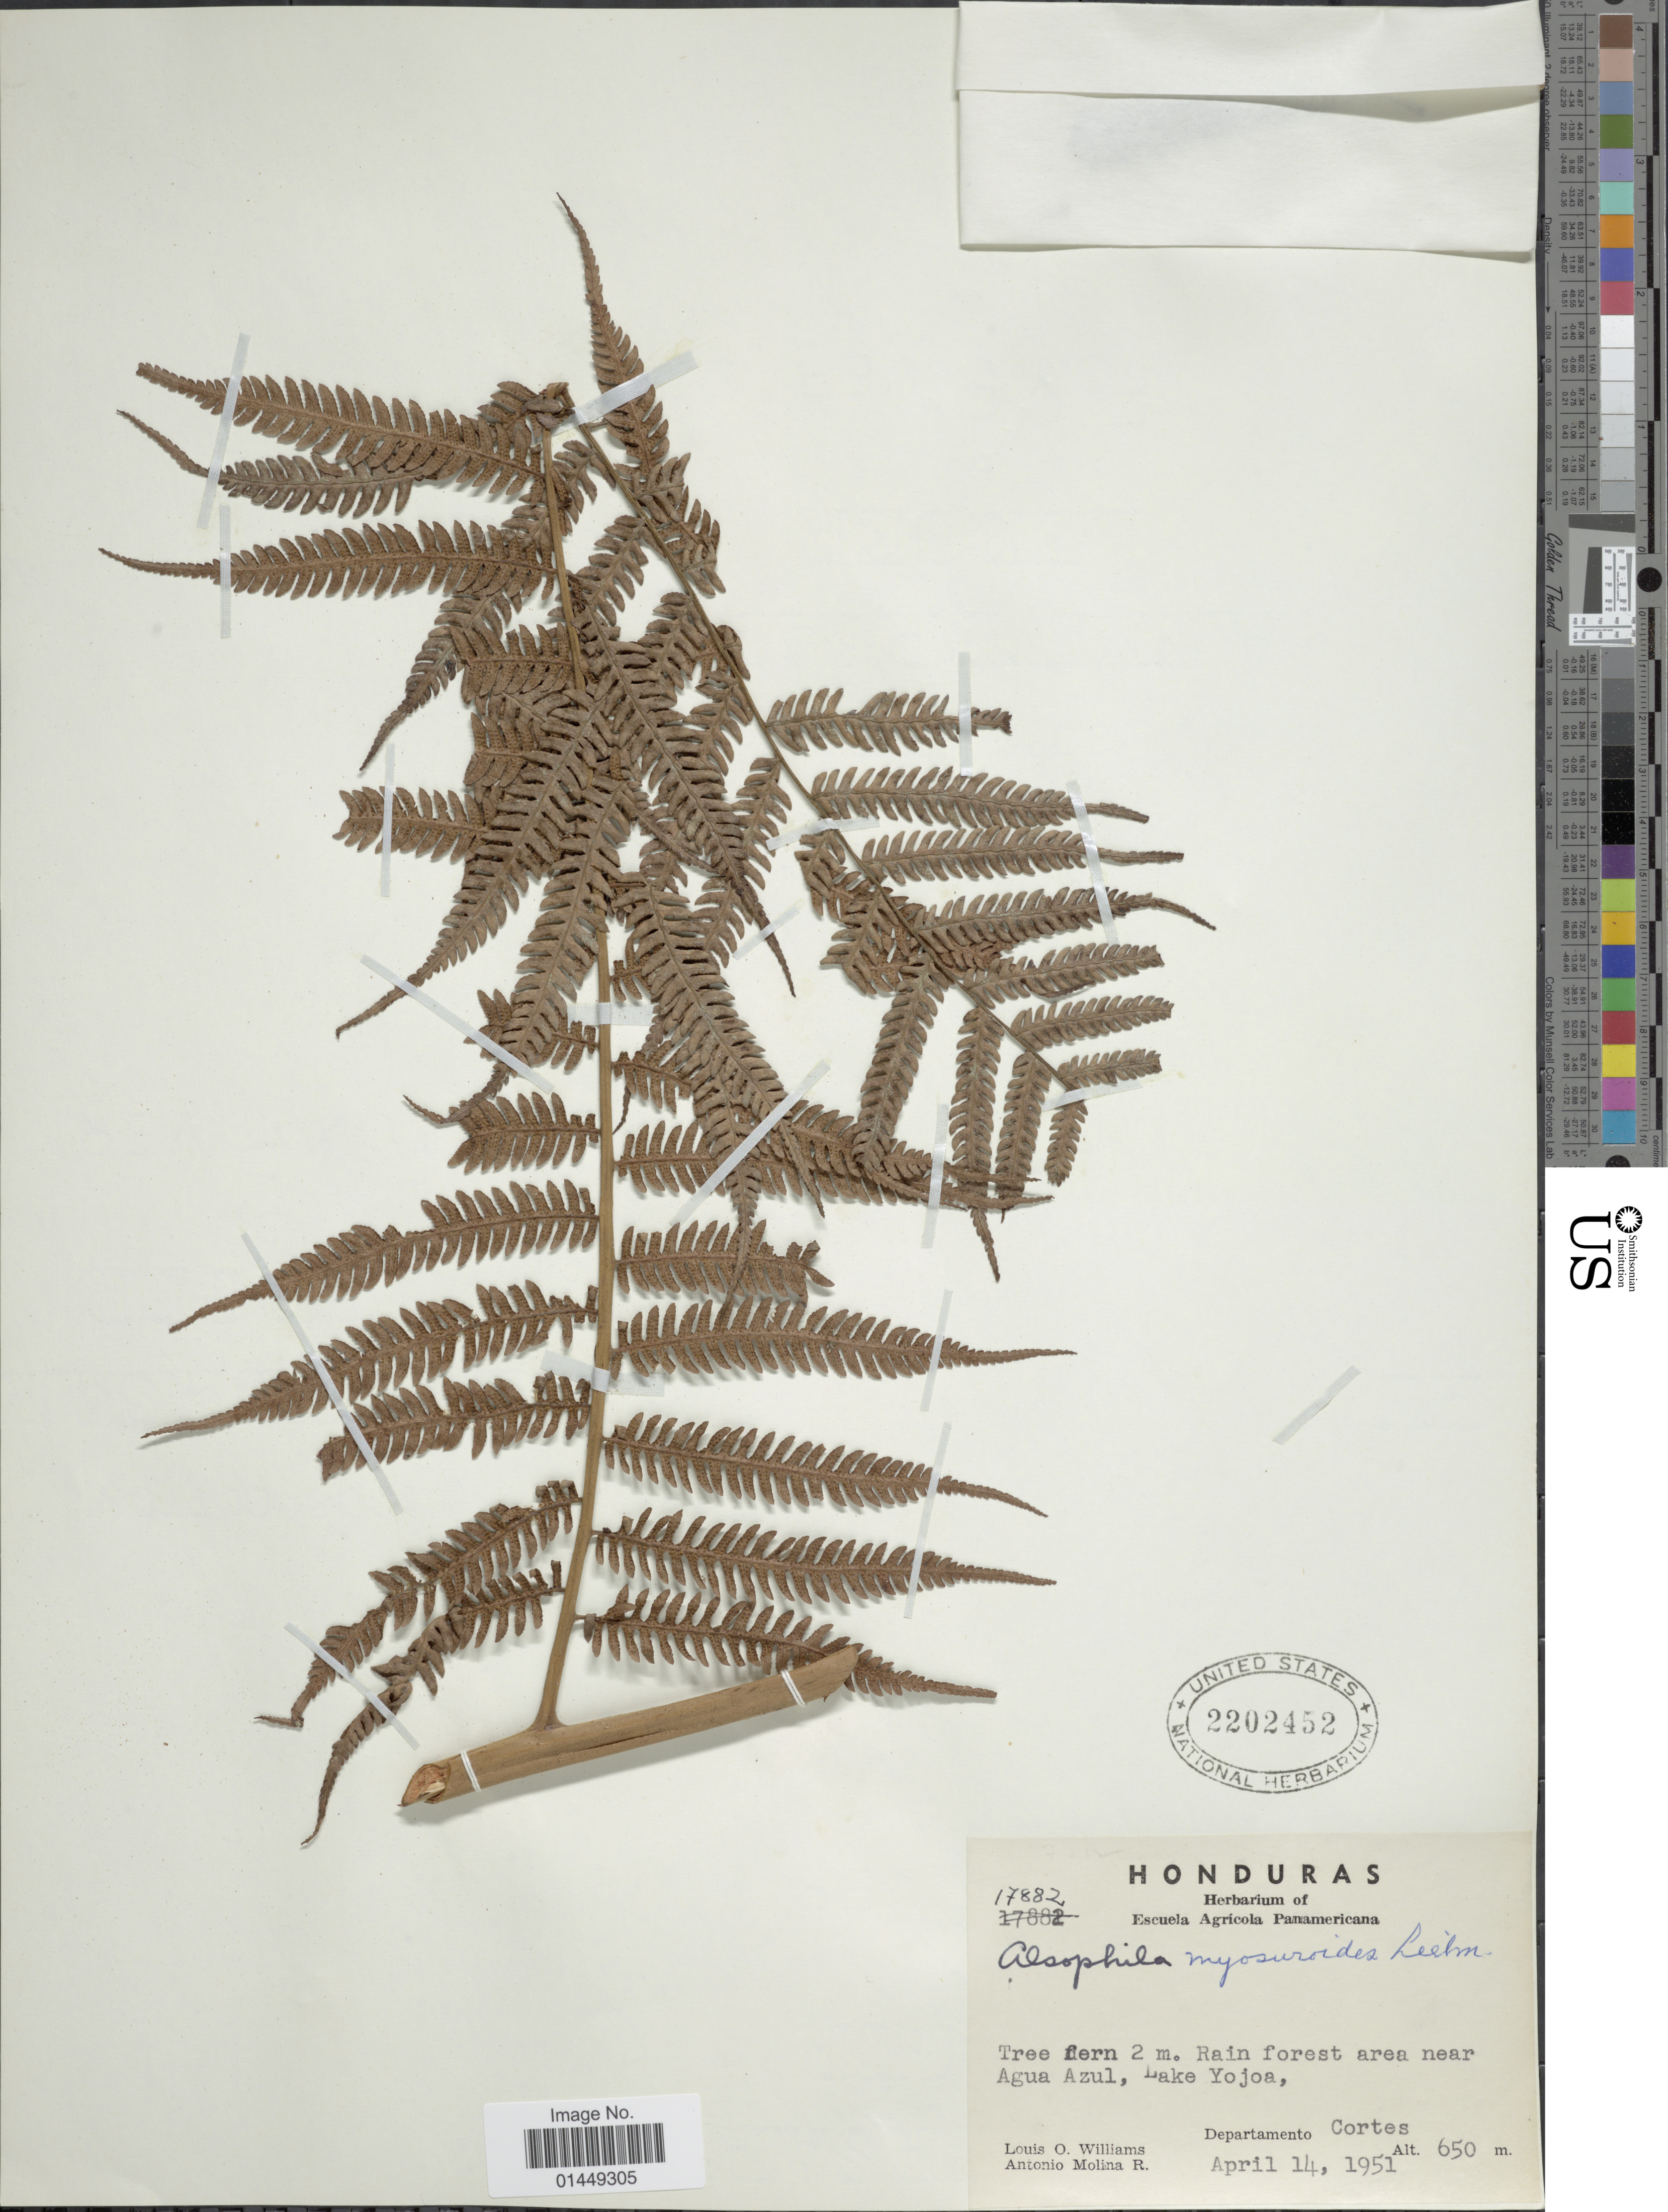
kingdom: Plantae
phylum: Tracheophyta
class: Polypodiopsida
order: Cyatheales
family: Cyatheaceae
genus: Cyathea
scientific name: Cyathea myosuriodes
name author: (Liebm.) Domin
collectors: L. O. Williams & A. Molina R.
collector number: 17882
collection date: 1951-04-14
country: Honduras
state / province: Cortés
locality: Rain forest area near Agua Azul, Lake Yojoa, Departamento Cortes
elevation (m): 650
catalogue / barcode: US 2202452